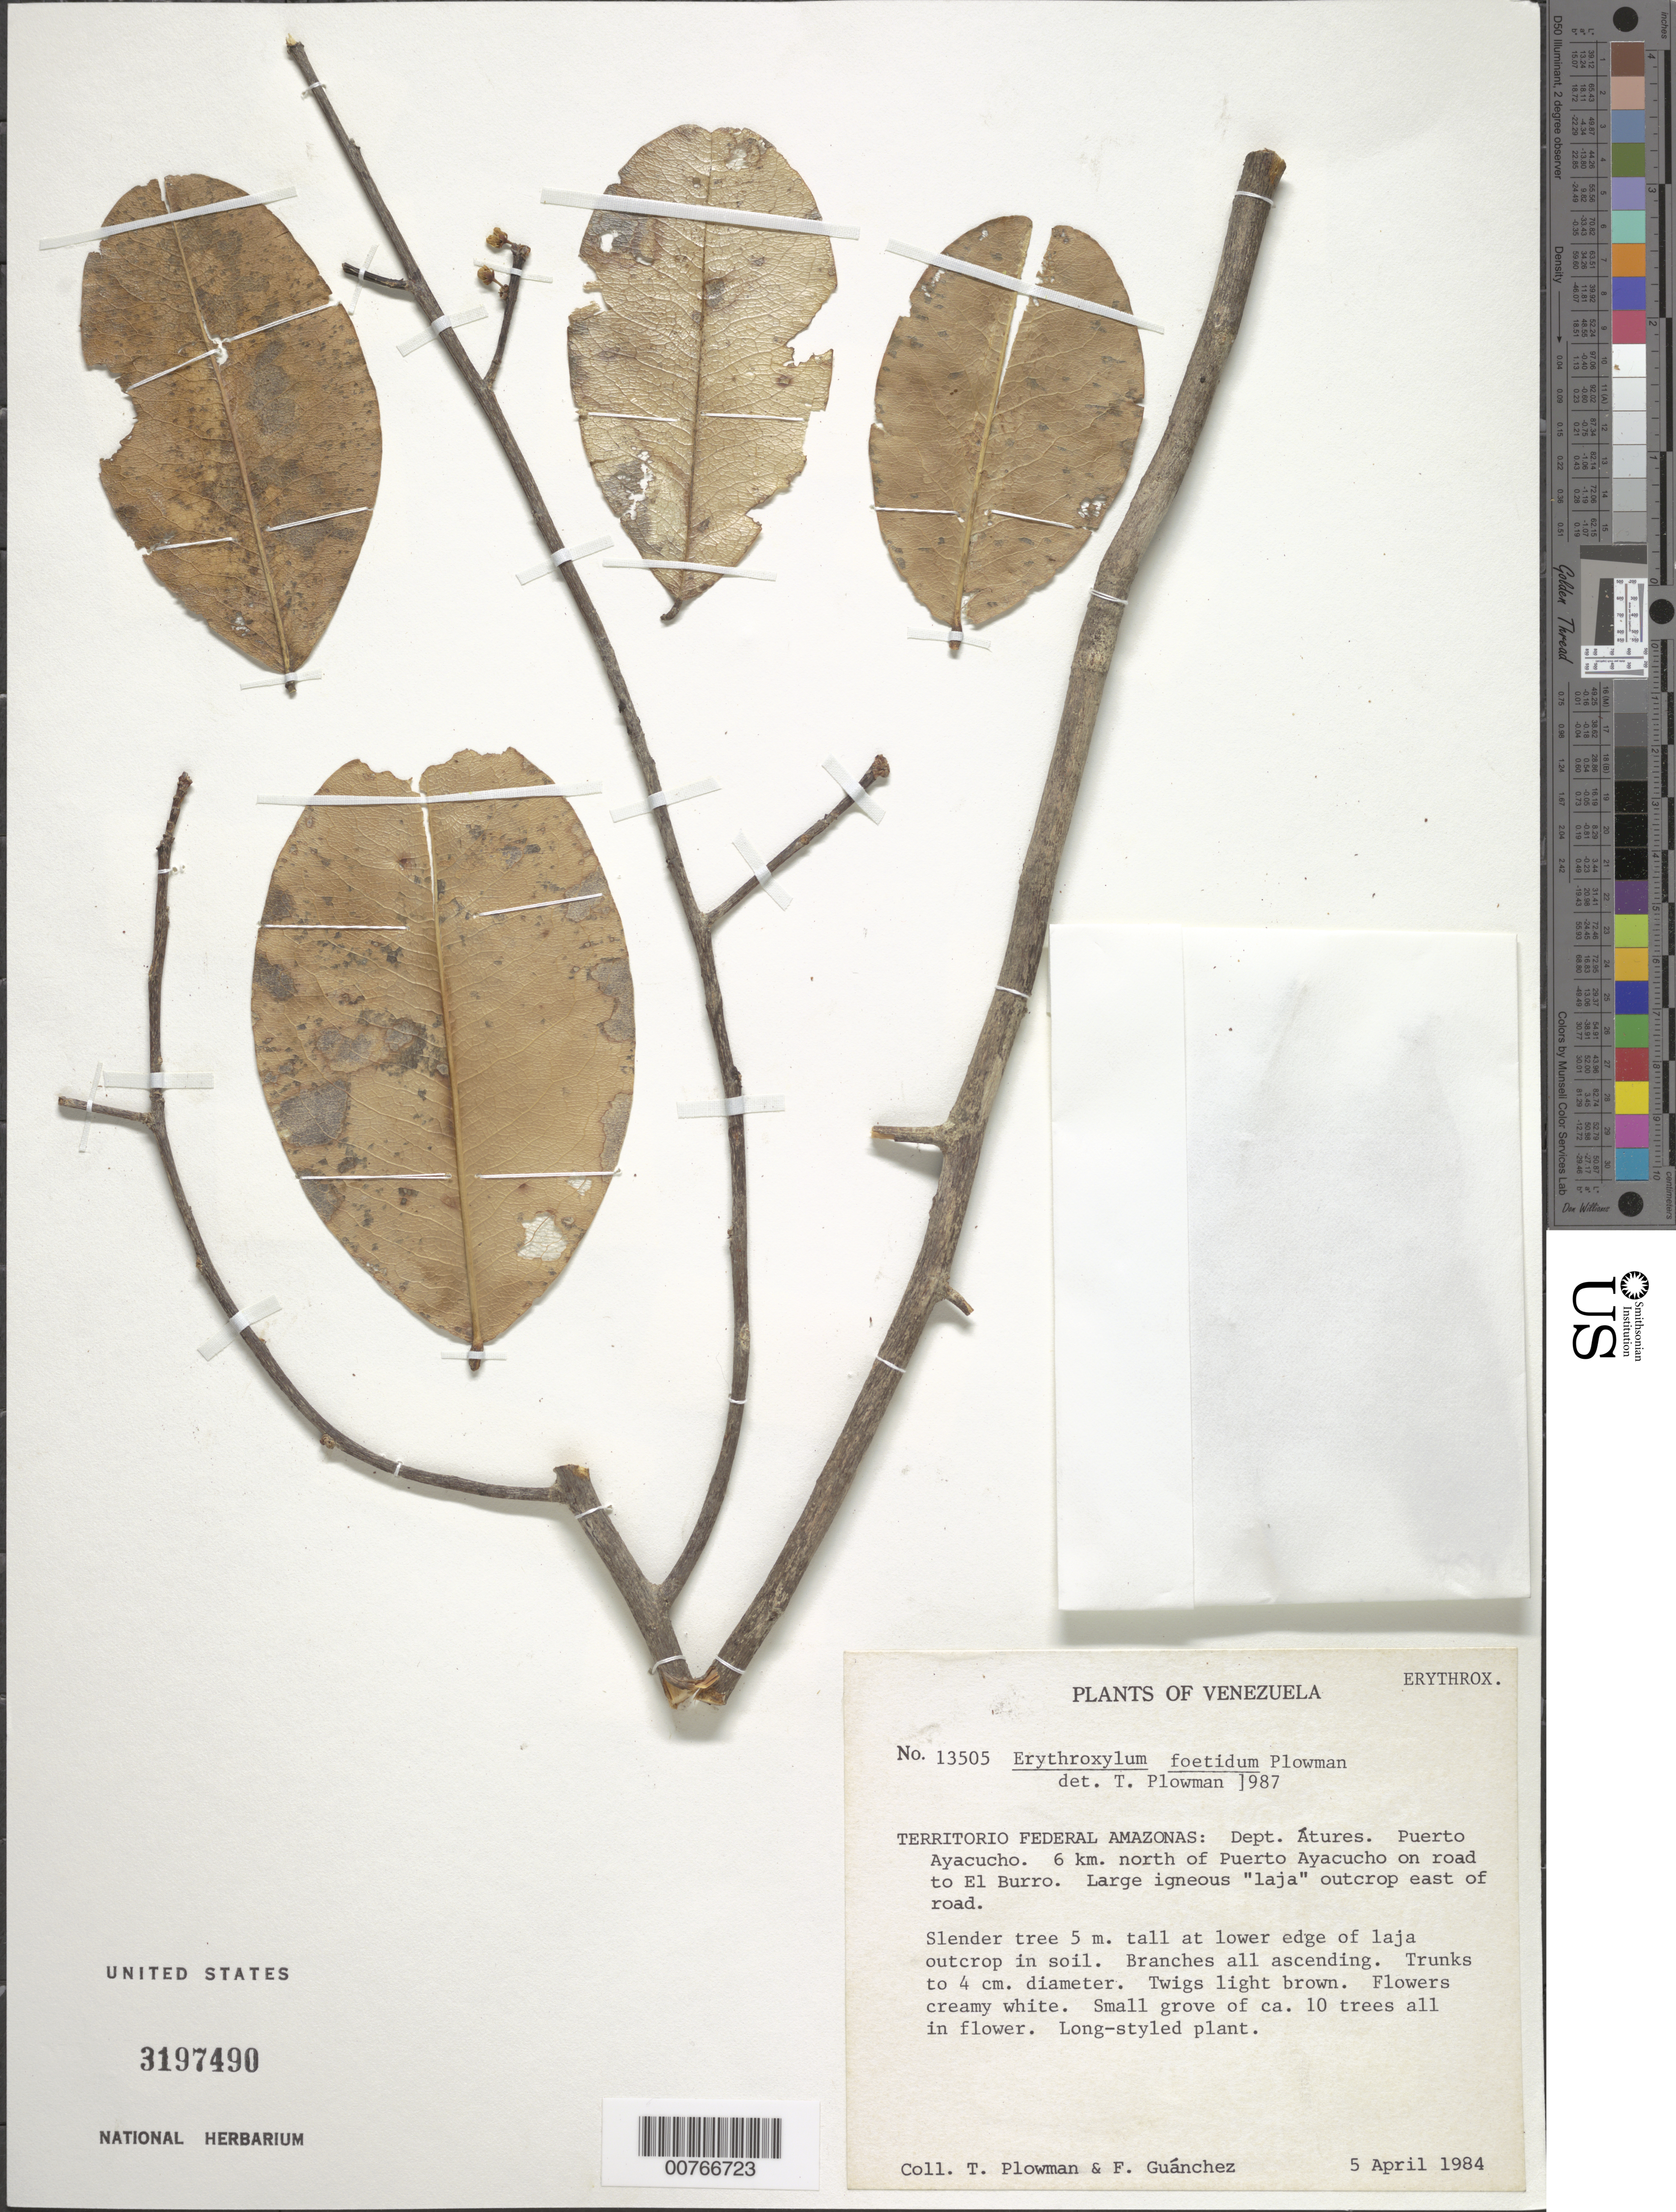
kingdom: Plantae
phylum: Tracheophyta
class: Magnoliopsida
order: Malpighiales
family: Erythroxylaceae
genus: Erythroxylum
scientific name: Erythroxylum foetidum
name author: Plowman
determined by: Plowman, Timothy C.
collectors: T. Plowman & F. Guánchez M.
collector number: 13505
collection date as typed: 5-Apr-84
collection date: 1984-04-05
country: Venezuela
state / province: Amazonas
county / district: Atures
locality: Puerto Ayacucho, 6 km N of, on road to El Burro, on outcrop E of road, at lower edge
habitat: Large igneous "laja" outcrop in soil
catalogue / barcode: US 3197490